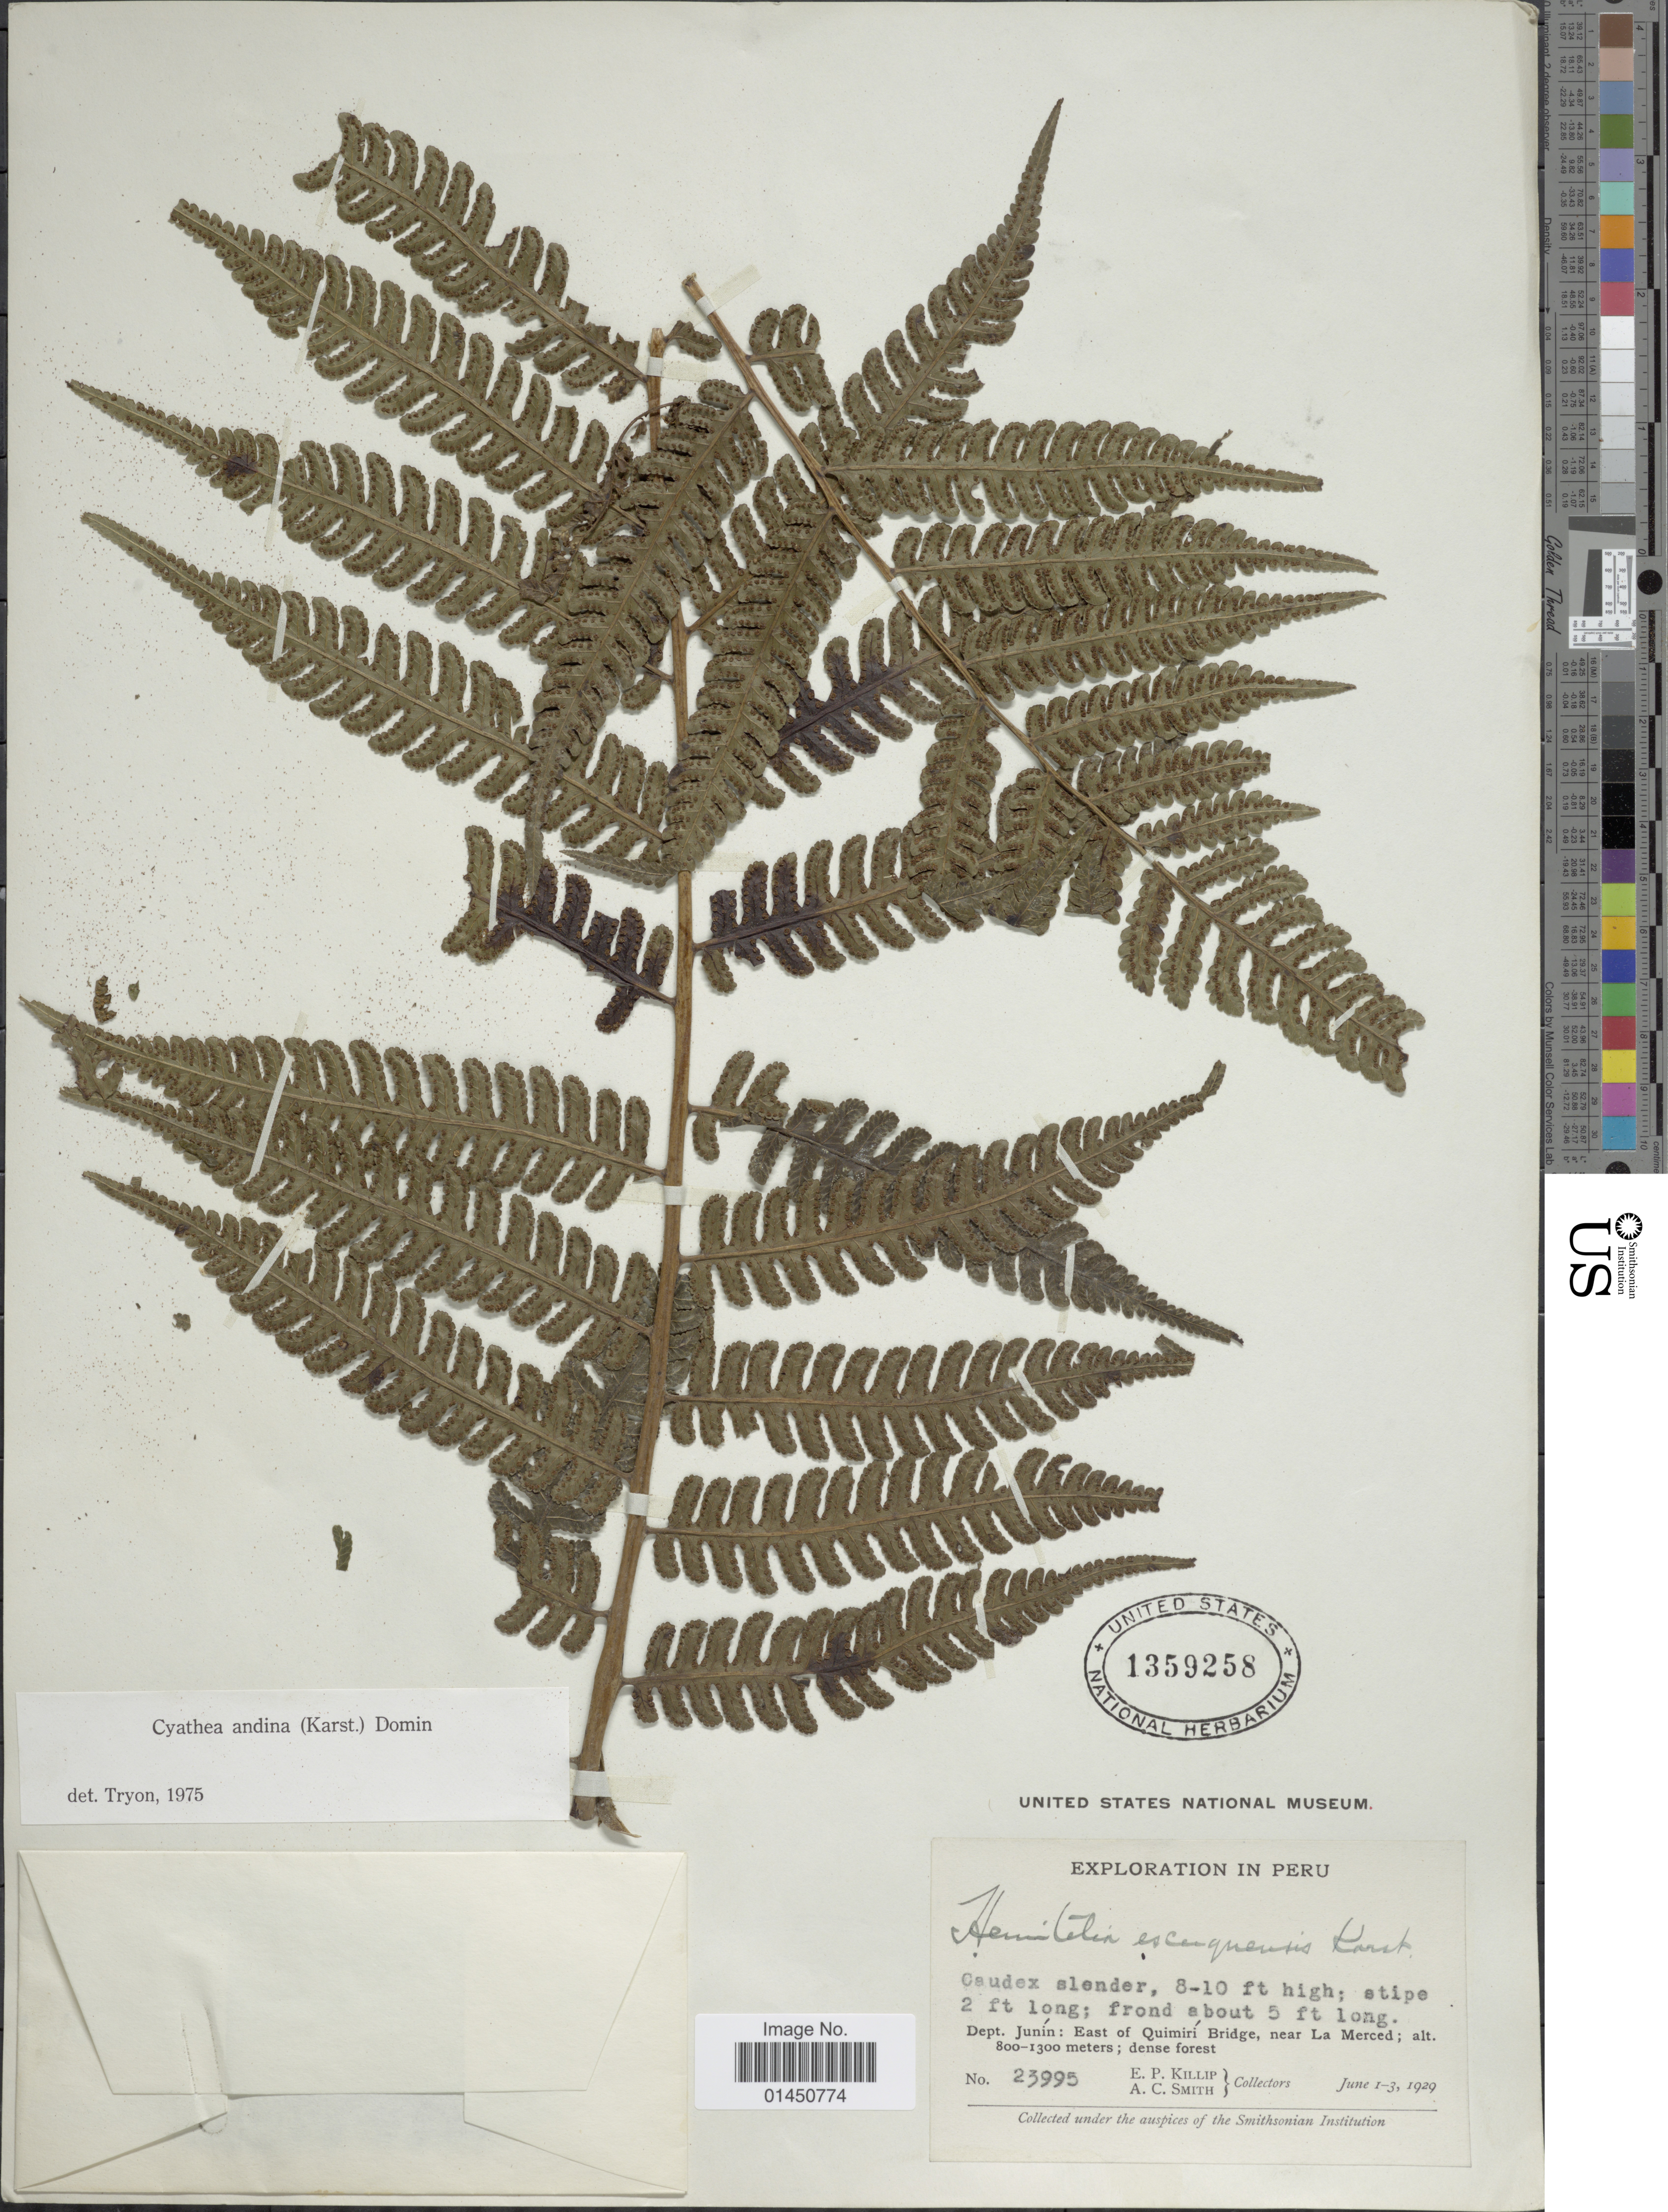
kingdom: Plantae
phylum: Tracheophyta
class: Polypodiopsida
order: Cyatheales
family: Cyatheaceae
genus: Cyathea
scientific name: Cyathea andina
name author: Domin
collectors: E. P. Killip & A. C. Smith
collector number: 23995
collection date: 1929-06-01/1929-06-03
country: Peru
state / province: Junín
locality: East of Quimiri Bridge, near La Merced.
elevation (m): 800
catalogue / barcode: US 1359258